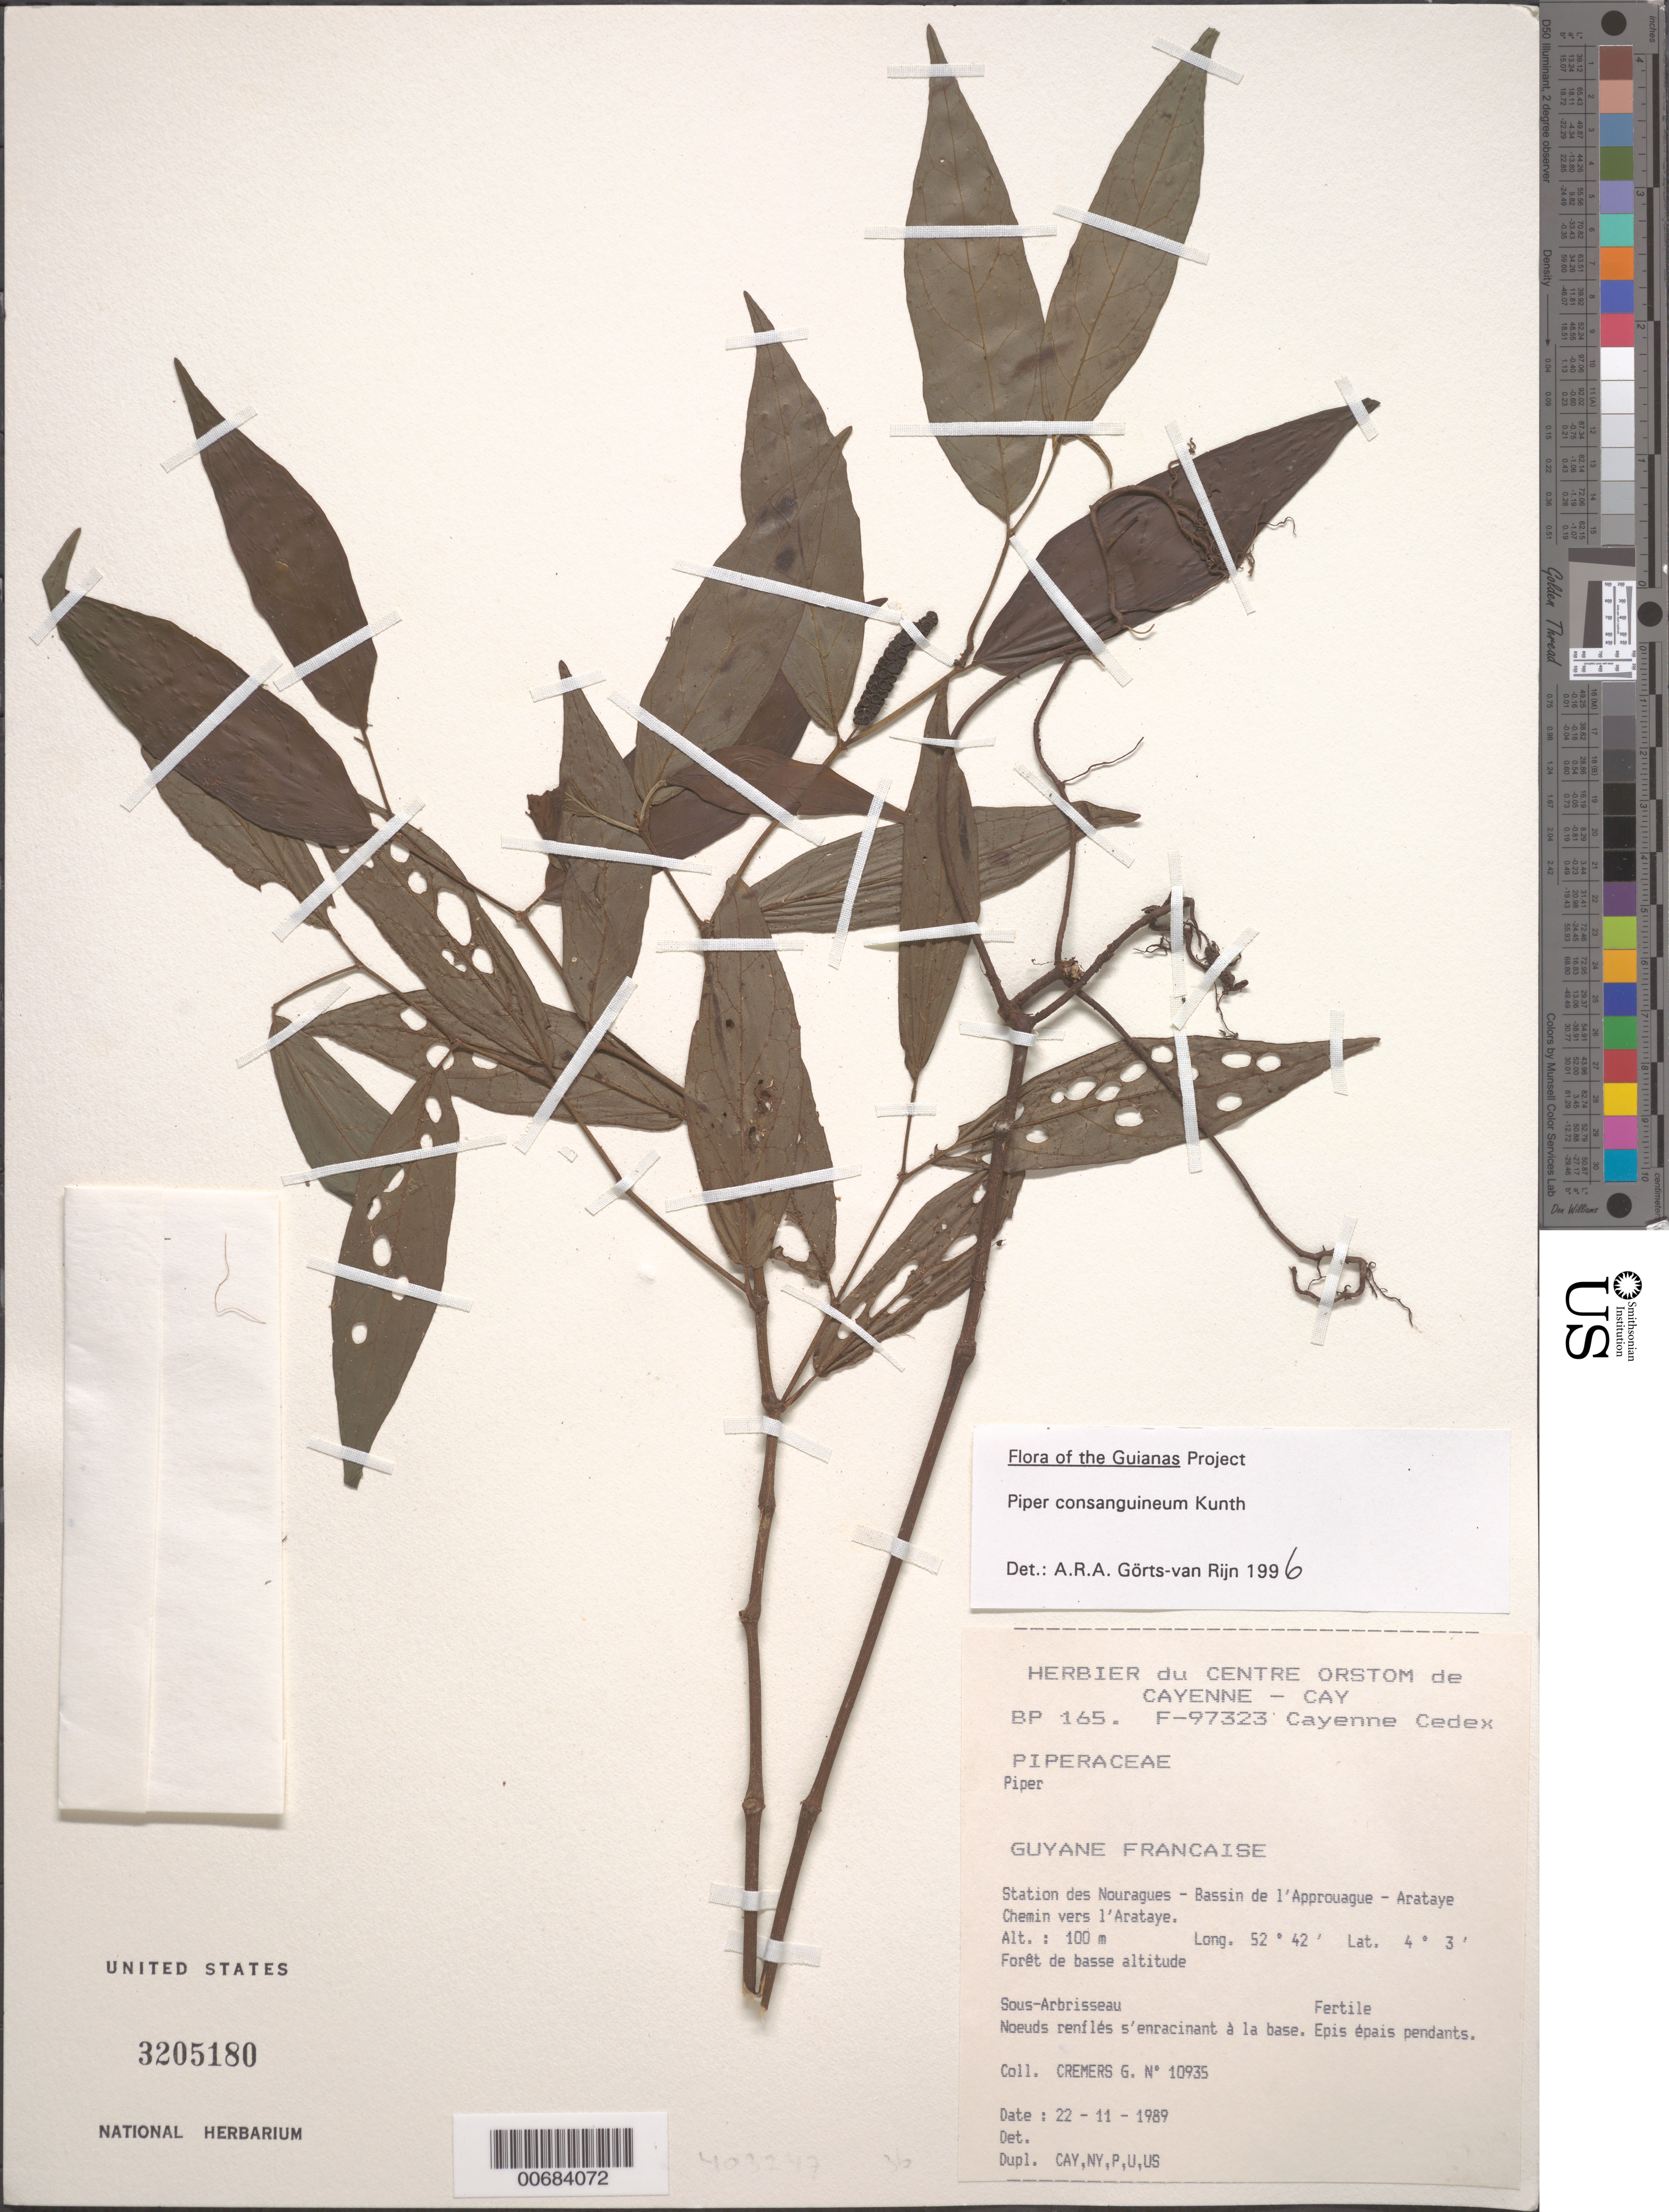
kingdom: Plantae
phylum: Tracheophyta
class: Magnoliopsida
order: Piperales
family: Piperaceae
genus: Piper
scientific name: Piper consanguineum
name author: Kunth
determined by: Görts-van Rijn, A. R. A.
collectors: G. Cremers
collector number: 10935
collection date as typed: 22-Nov-89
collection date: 1989-11-22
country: French Guiana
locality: Station des Nouragues, Bassin de l'Approuague, Arataye, chemin vers l'Arataye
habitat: Low altitude forest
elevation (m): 100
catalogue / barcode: US 3205180